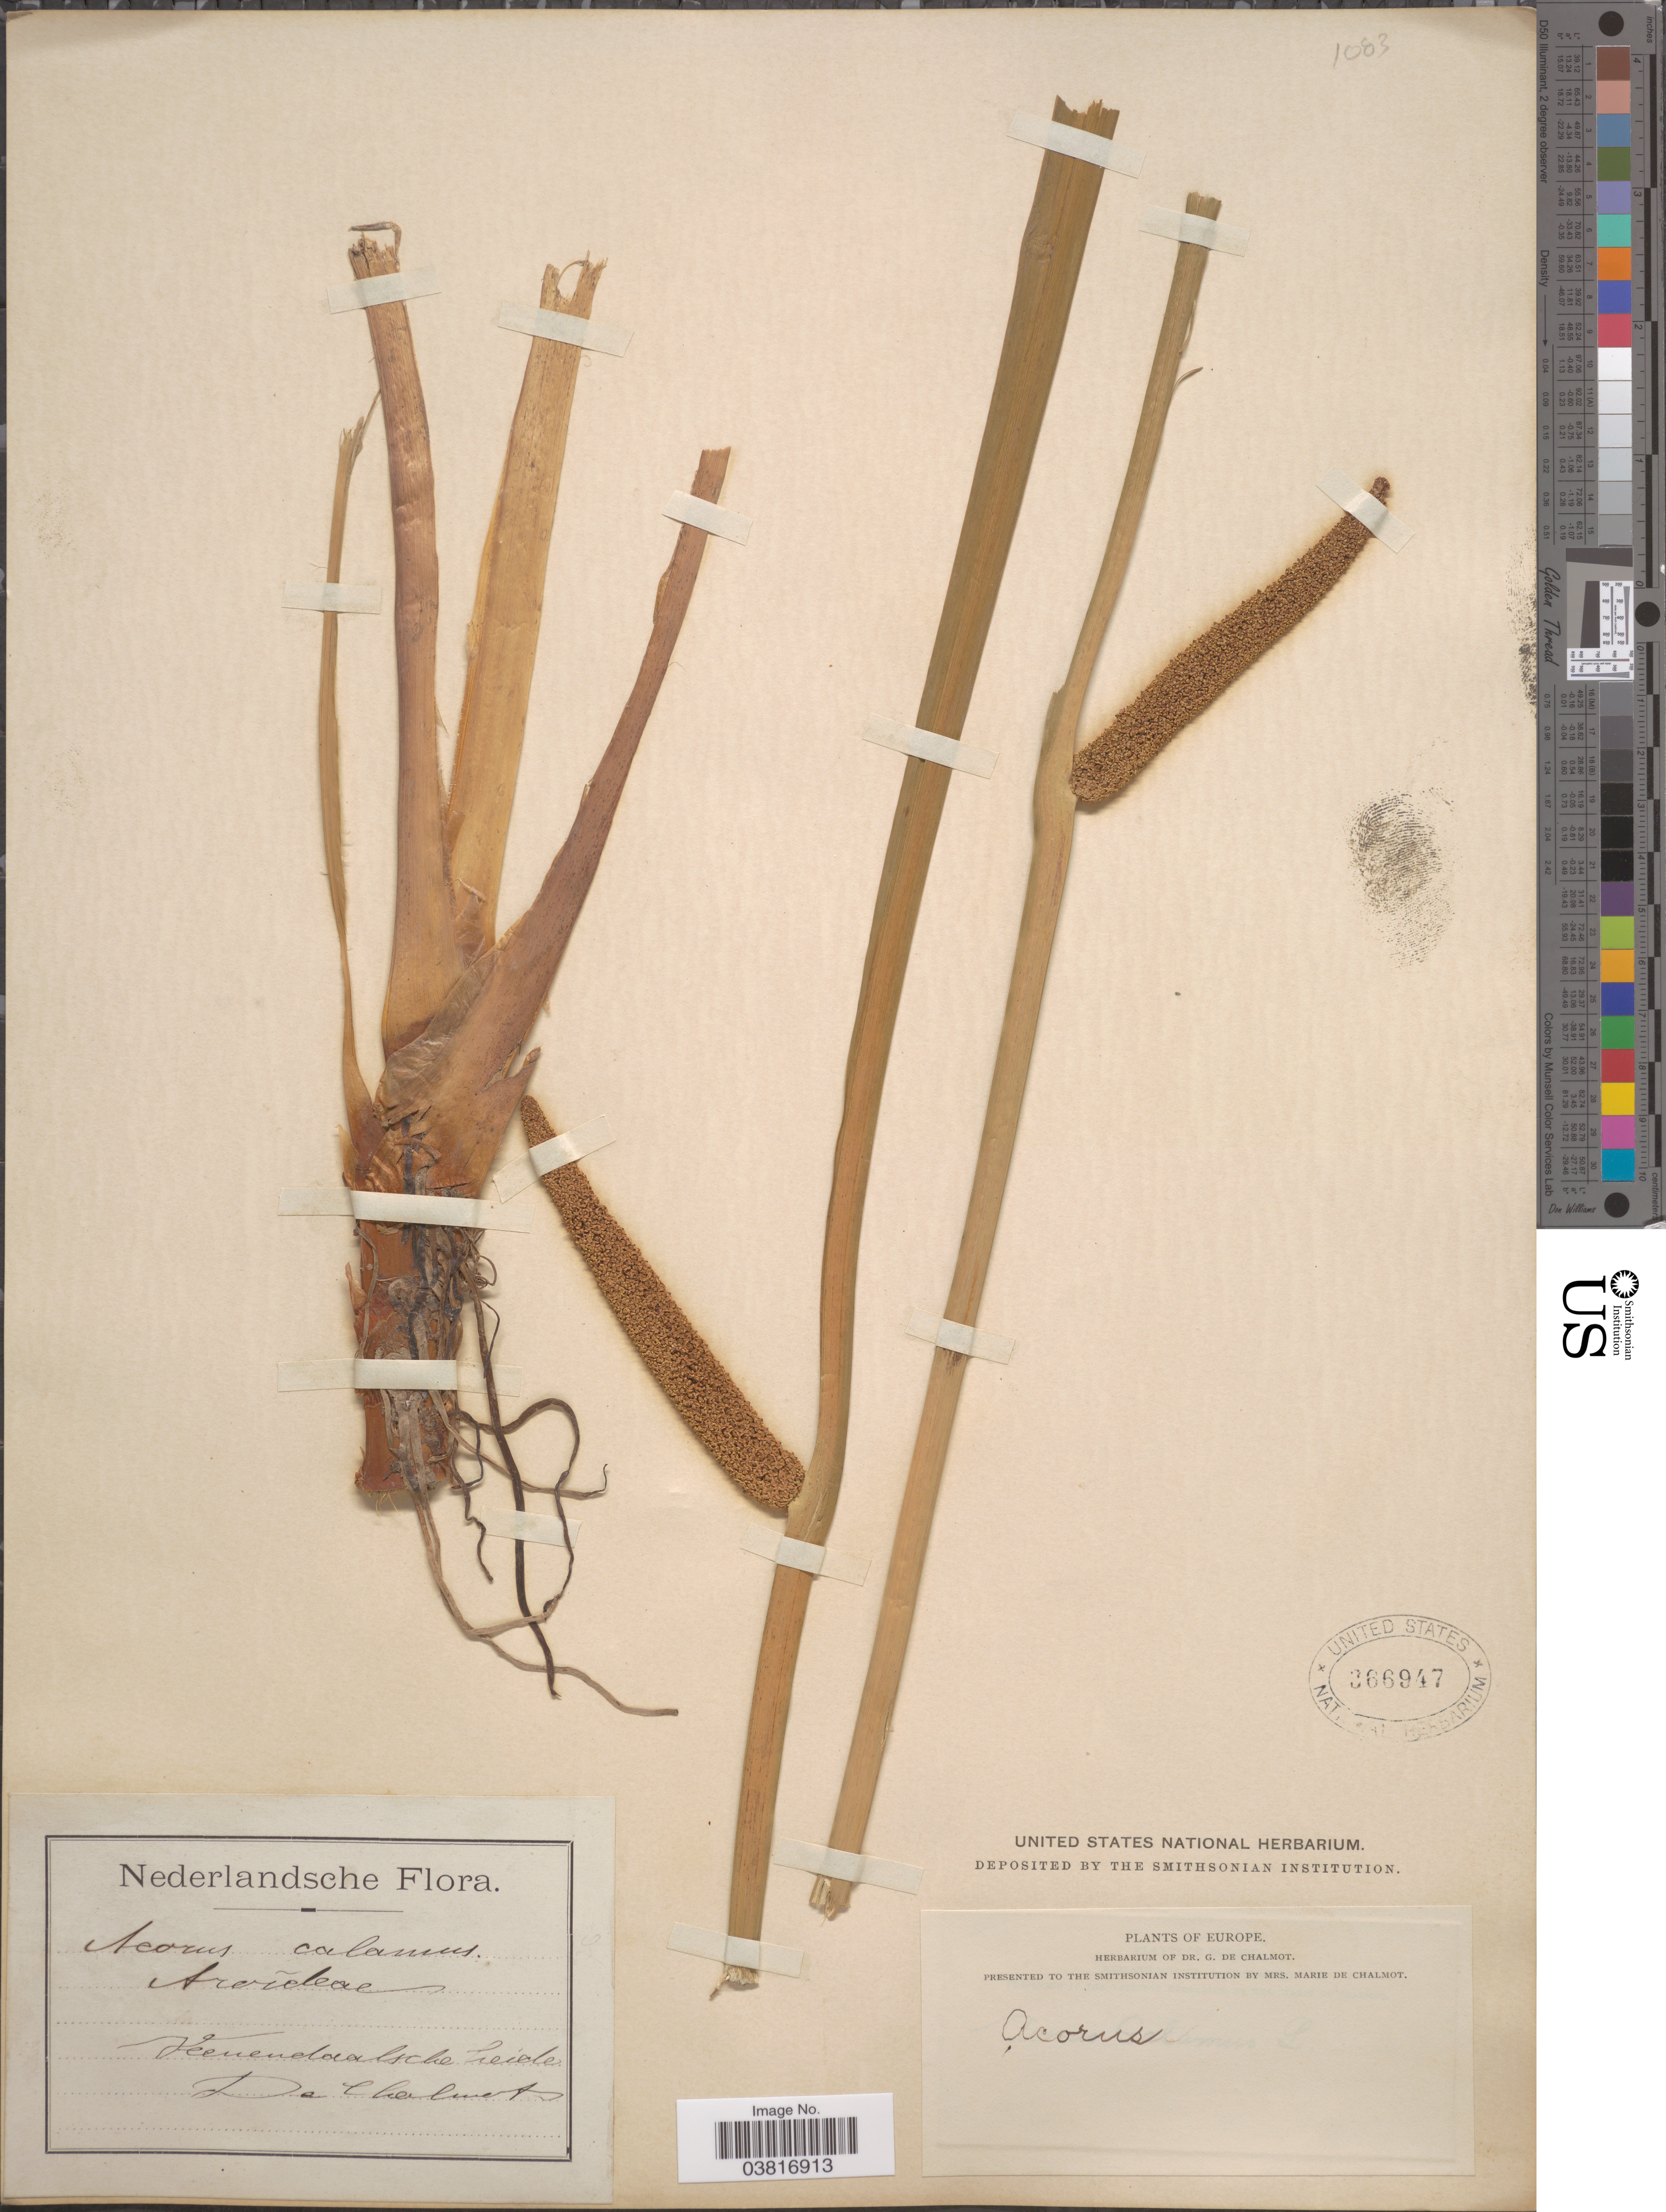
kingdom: Plantae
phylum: Tracheophyta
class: Liliopsida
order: Acorales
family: Acoraceae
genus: Acorus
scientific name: Acorus calamus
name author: L.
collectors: G. de Chalmot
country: Netherlands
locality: [illegible text]nendaalsche heide.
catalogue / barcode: US 366947